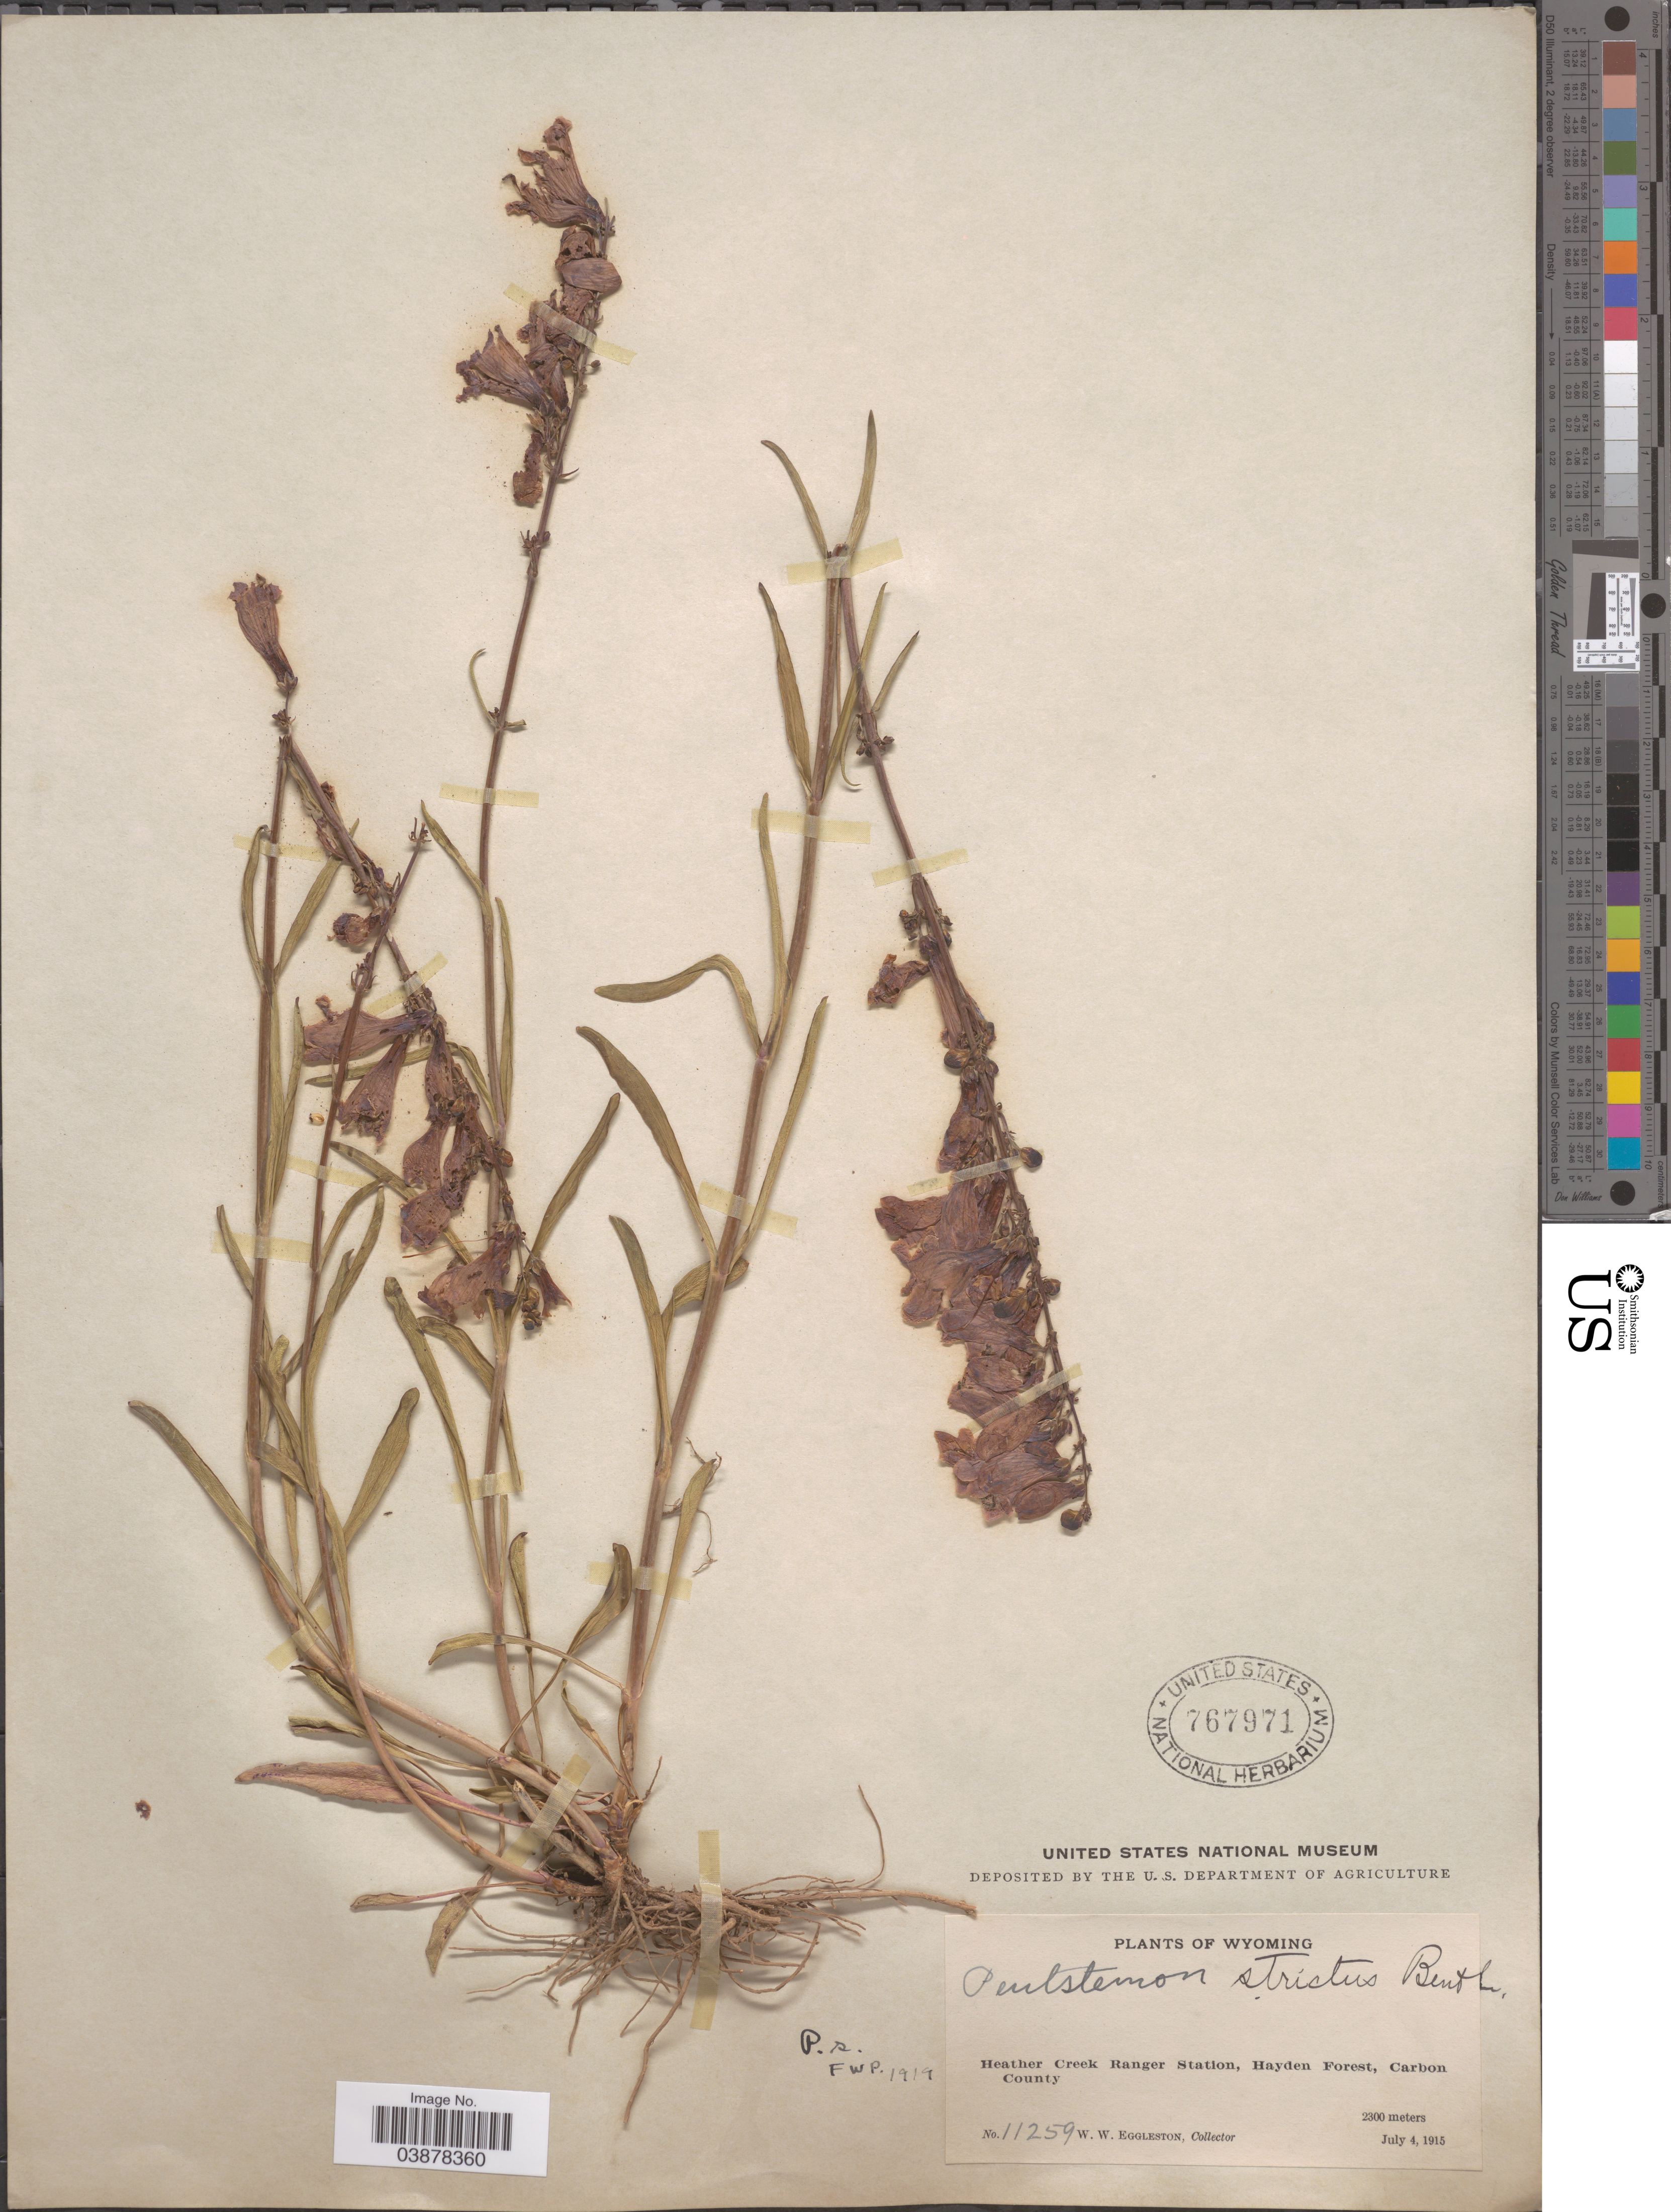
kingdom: Plantae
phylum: Tracheophyta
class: Magnoliopsida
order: Lamiales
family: Plantaginaceae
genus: Penstemon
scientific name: Penstemon strictus subsp. strictus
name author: Benth.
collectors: W. W. Eggleston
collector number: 11259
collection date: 1915-07-04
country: United States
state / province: Wyoming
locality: Heather Creek Ranger Station, Hayden Forest, Carbon County.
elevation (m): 2300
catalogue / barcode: US 767971